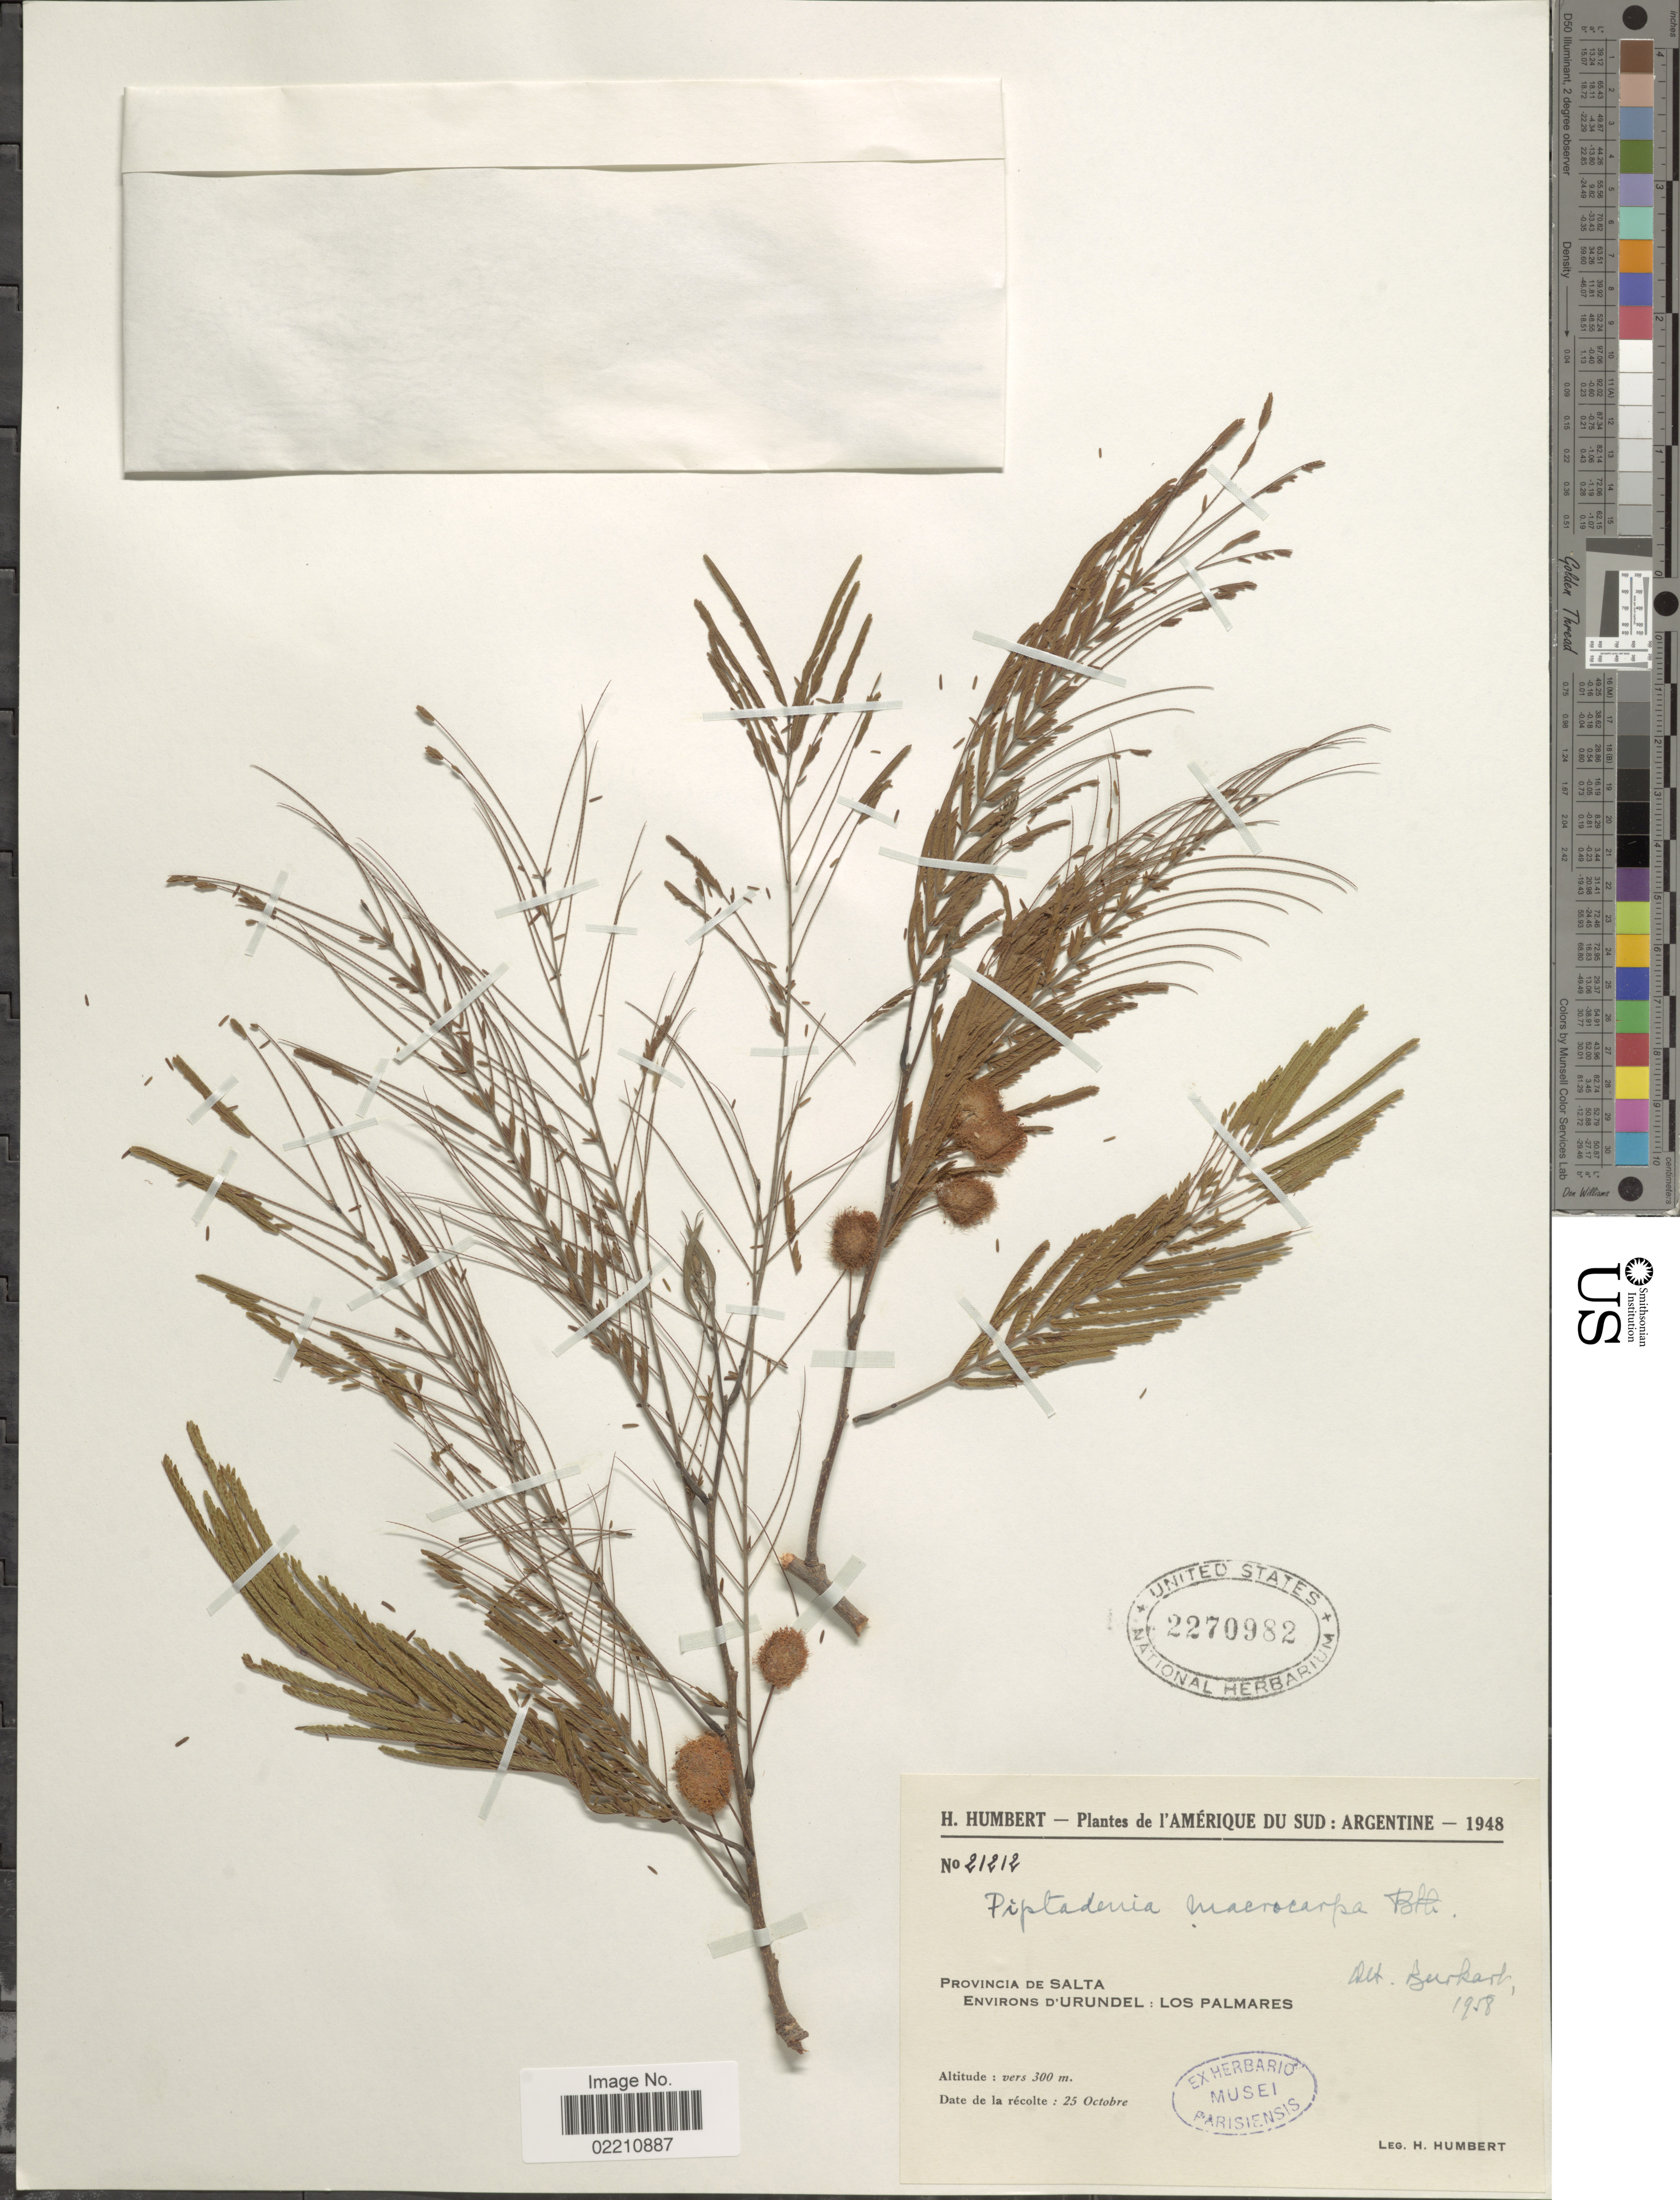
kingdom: Plantae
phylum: Tracheophyta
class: Magnoliopsida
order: Fabales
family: Fabaceae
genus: Anadenanthera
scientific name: Anadenanthera macrocarpa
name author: (Benth.) Brenan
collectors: H. Humbert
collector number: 21212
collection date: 1948-10-25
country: Argentina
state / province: Salta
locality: Environs d'Urundel: Los Palmares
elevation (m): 300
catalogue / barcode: US 2270982